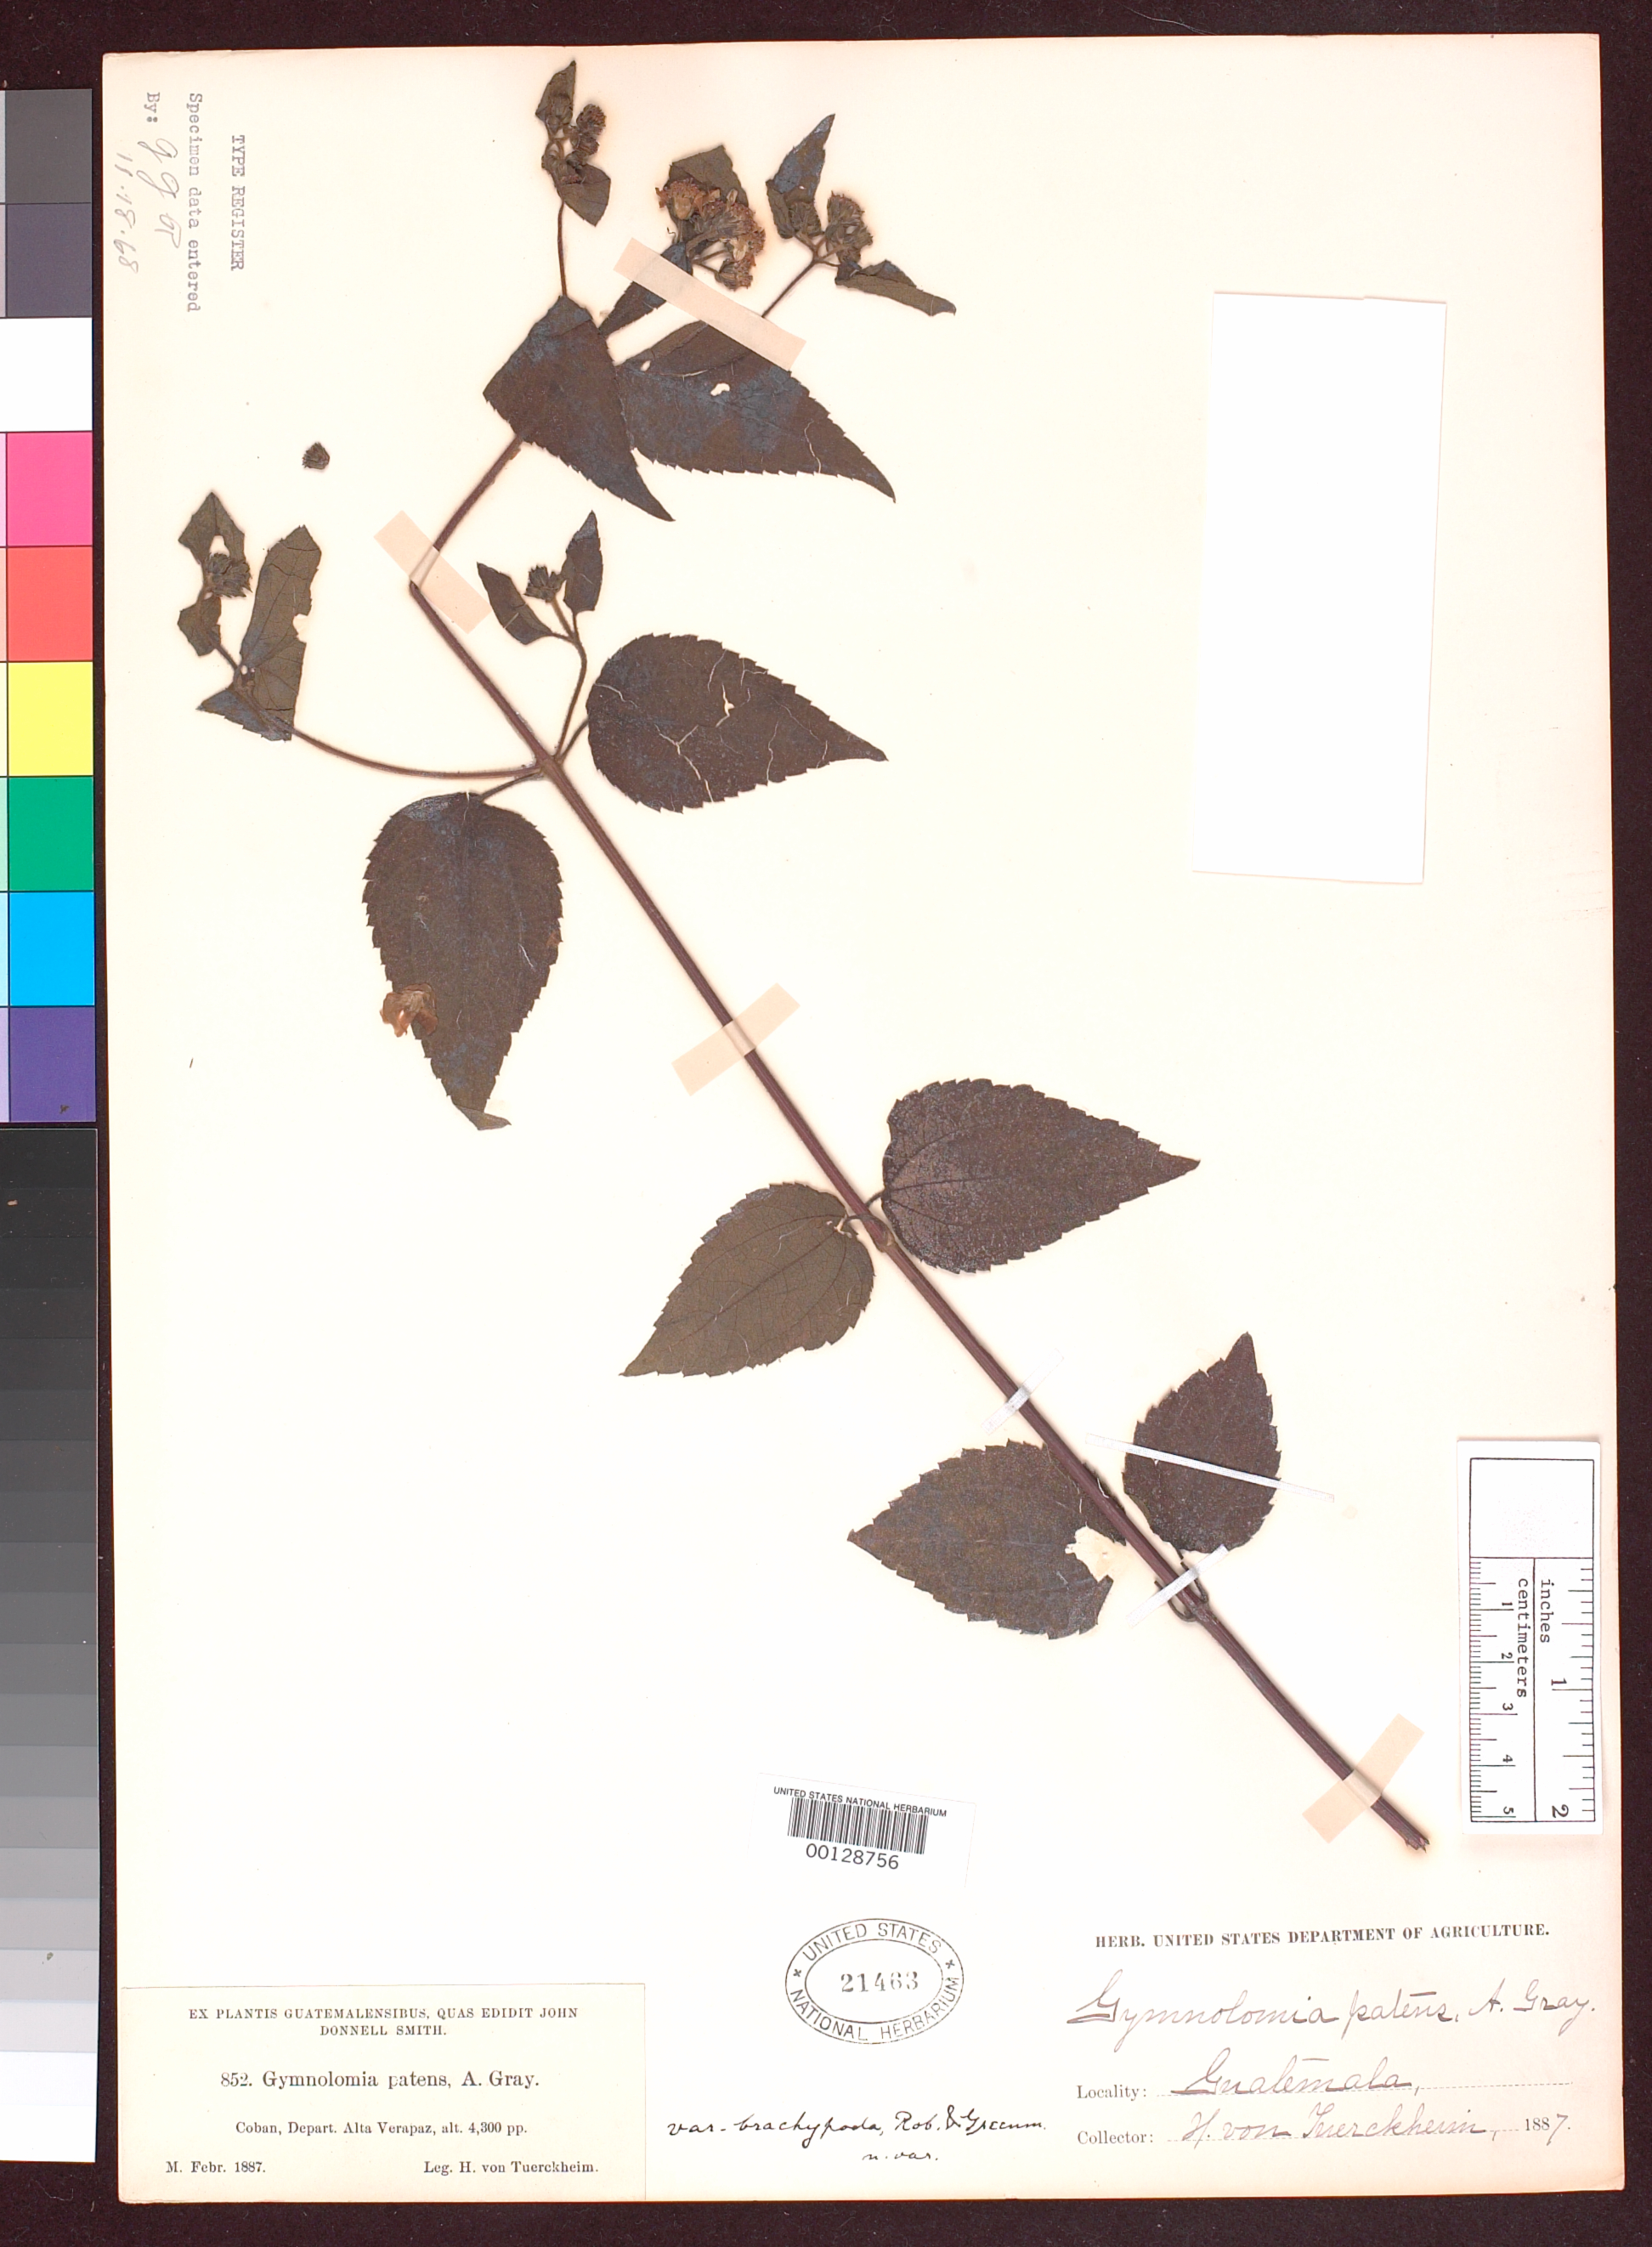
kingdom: Plantae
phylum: Tracheophyta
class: Magnoliopsida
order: Asterales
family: Asteraceae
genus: Gymnolomia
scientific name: Gymnolomia patens var. abbreviata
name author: B.L. Rob. & Greenm.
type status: Isotype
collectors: C. G. Pringle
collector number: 4595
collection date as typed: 21 Sep 1893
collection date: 1893-09-21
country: Mexico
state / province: Jalisco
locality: Ravines near Tequila.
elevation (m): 1311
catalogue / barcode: US 21463